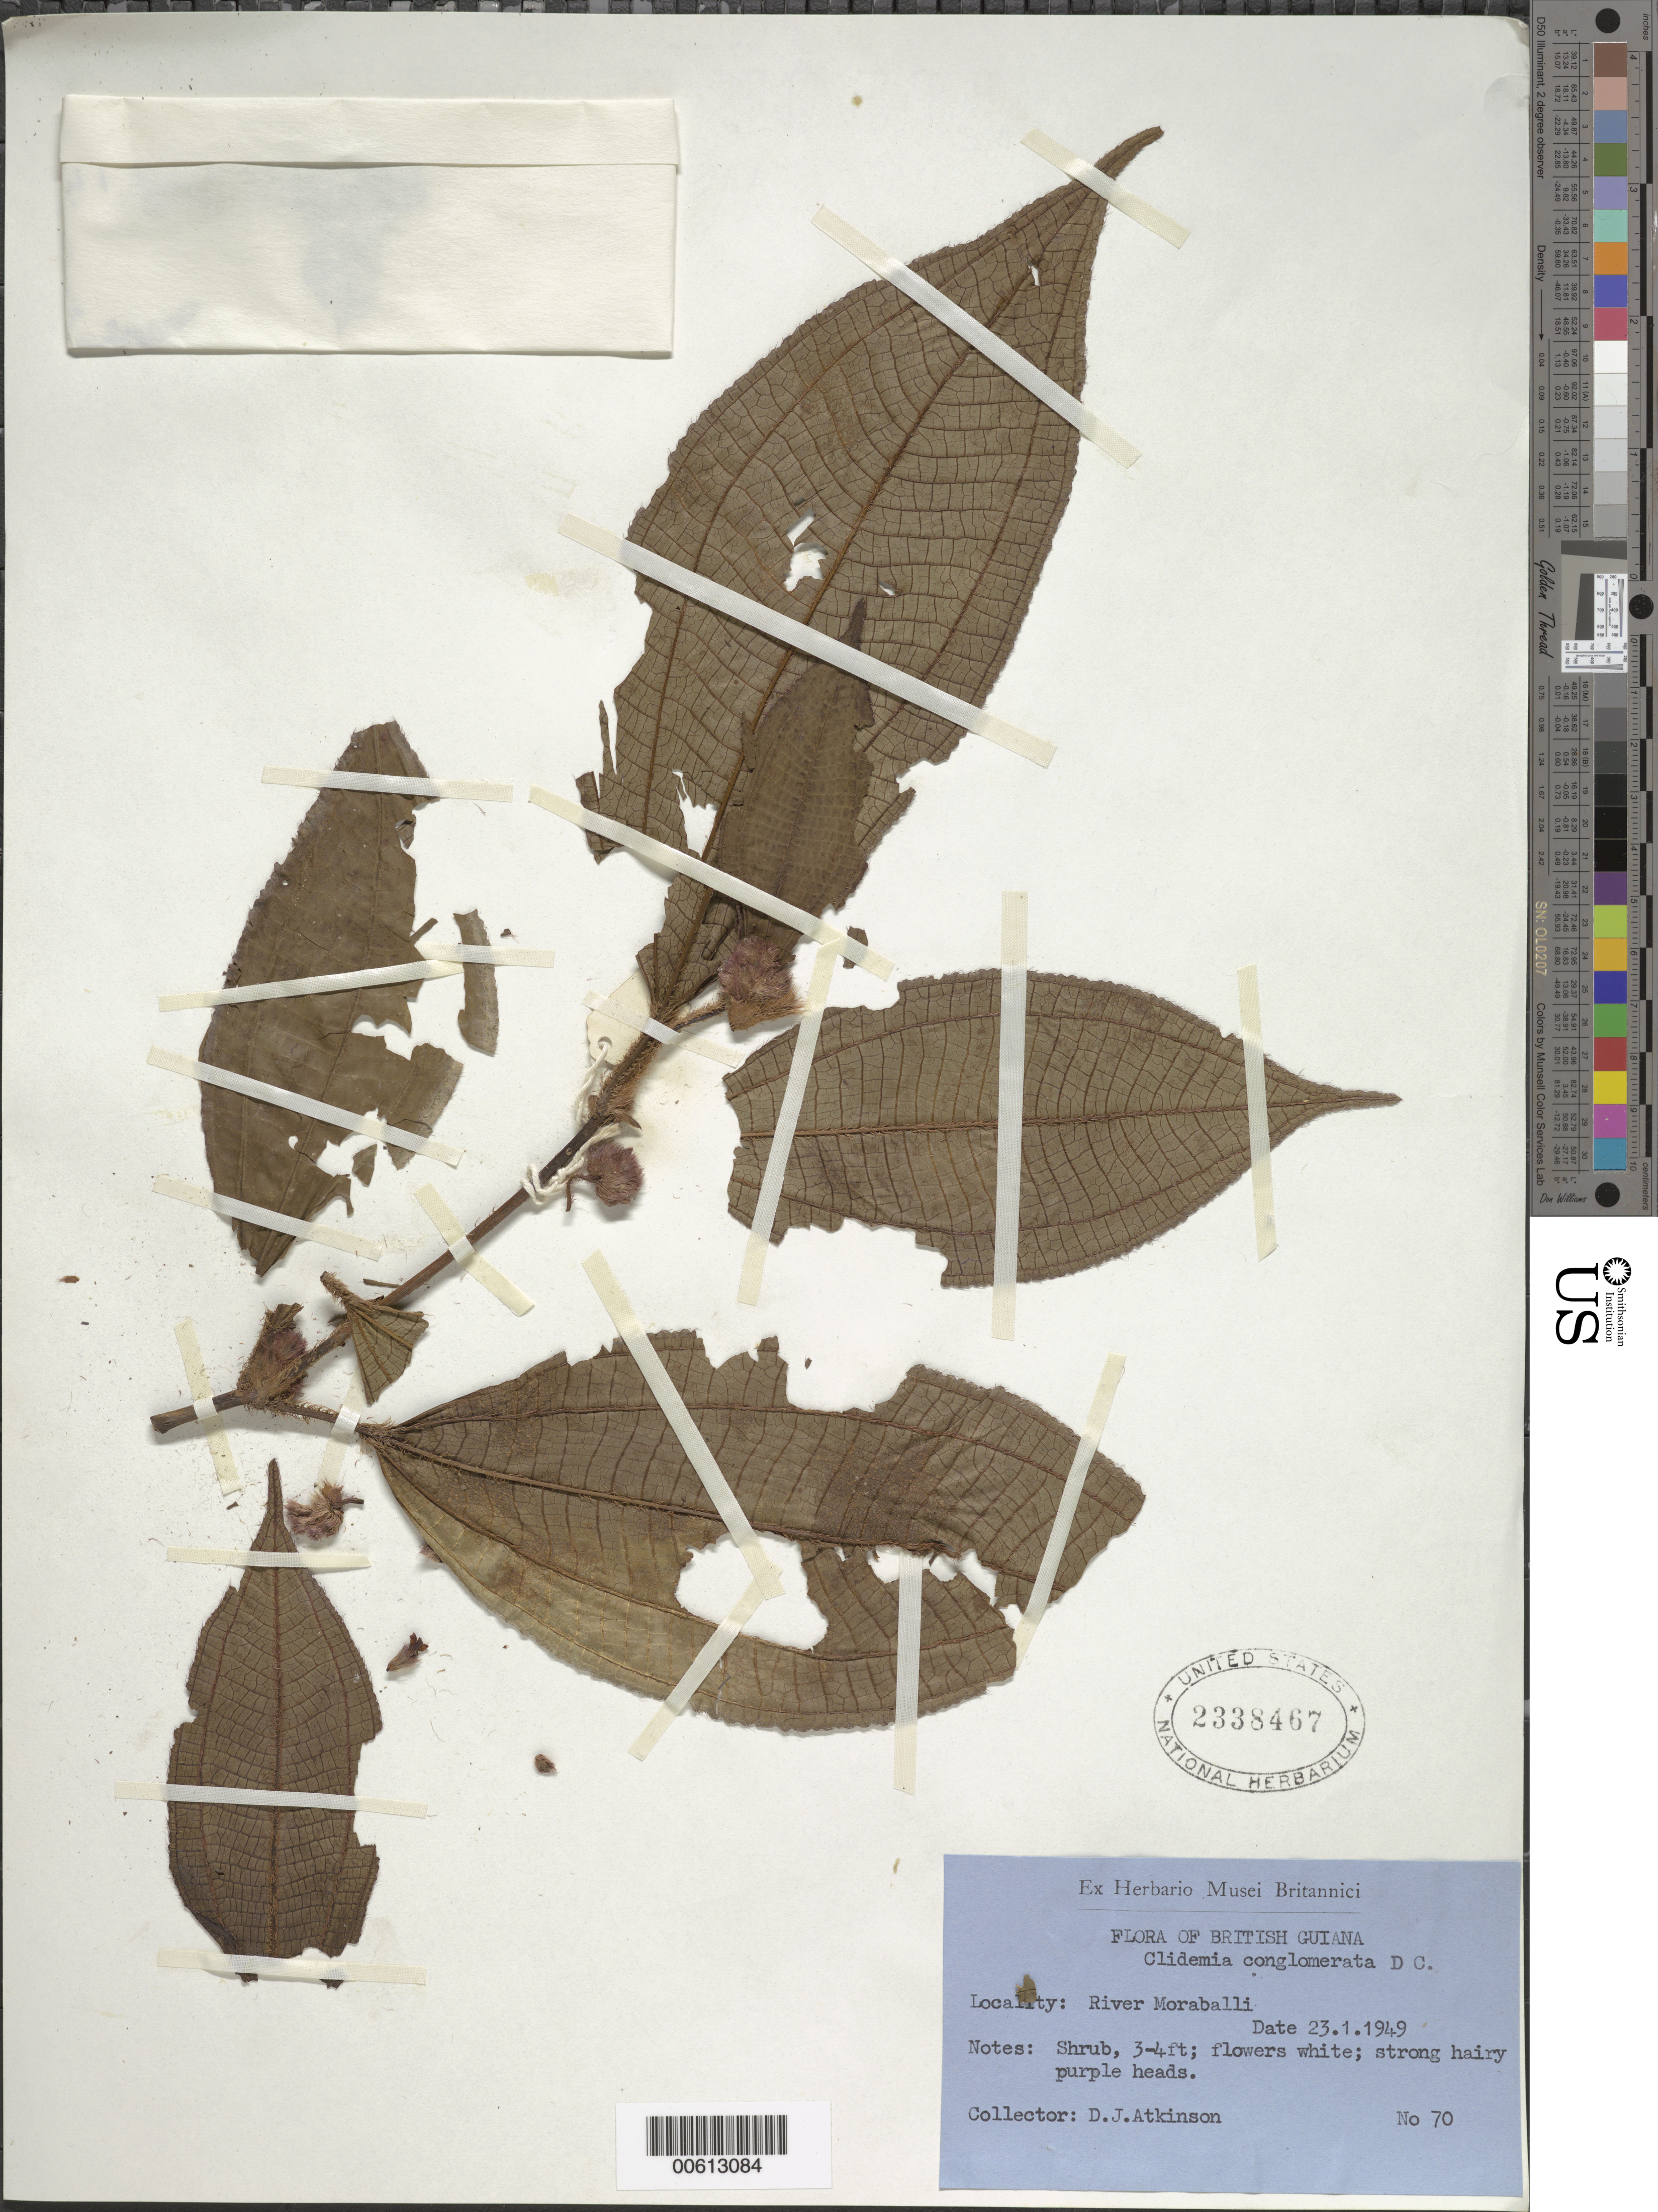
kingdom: Plantae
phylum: Tracheophyta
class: Magnoliopsida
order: Myrtales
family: Melastomataceae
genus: Clidemia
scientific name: Clidemia conglomerata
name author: DC.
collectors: D. Atkinson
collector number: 70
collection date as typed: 23-Jan-49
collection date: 1949-01-23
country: Guyana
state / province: U. Demerara-Berbice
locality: Moraballi R.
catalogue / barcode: US 2338467